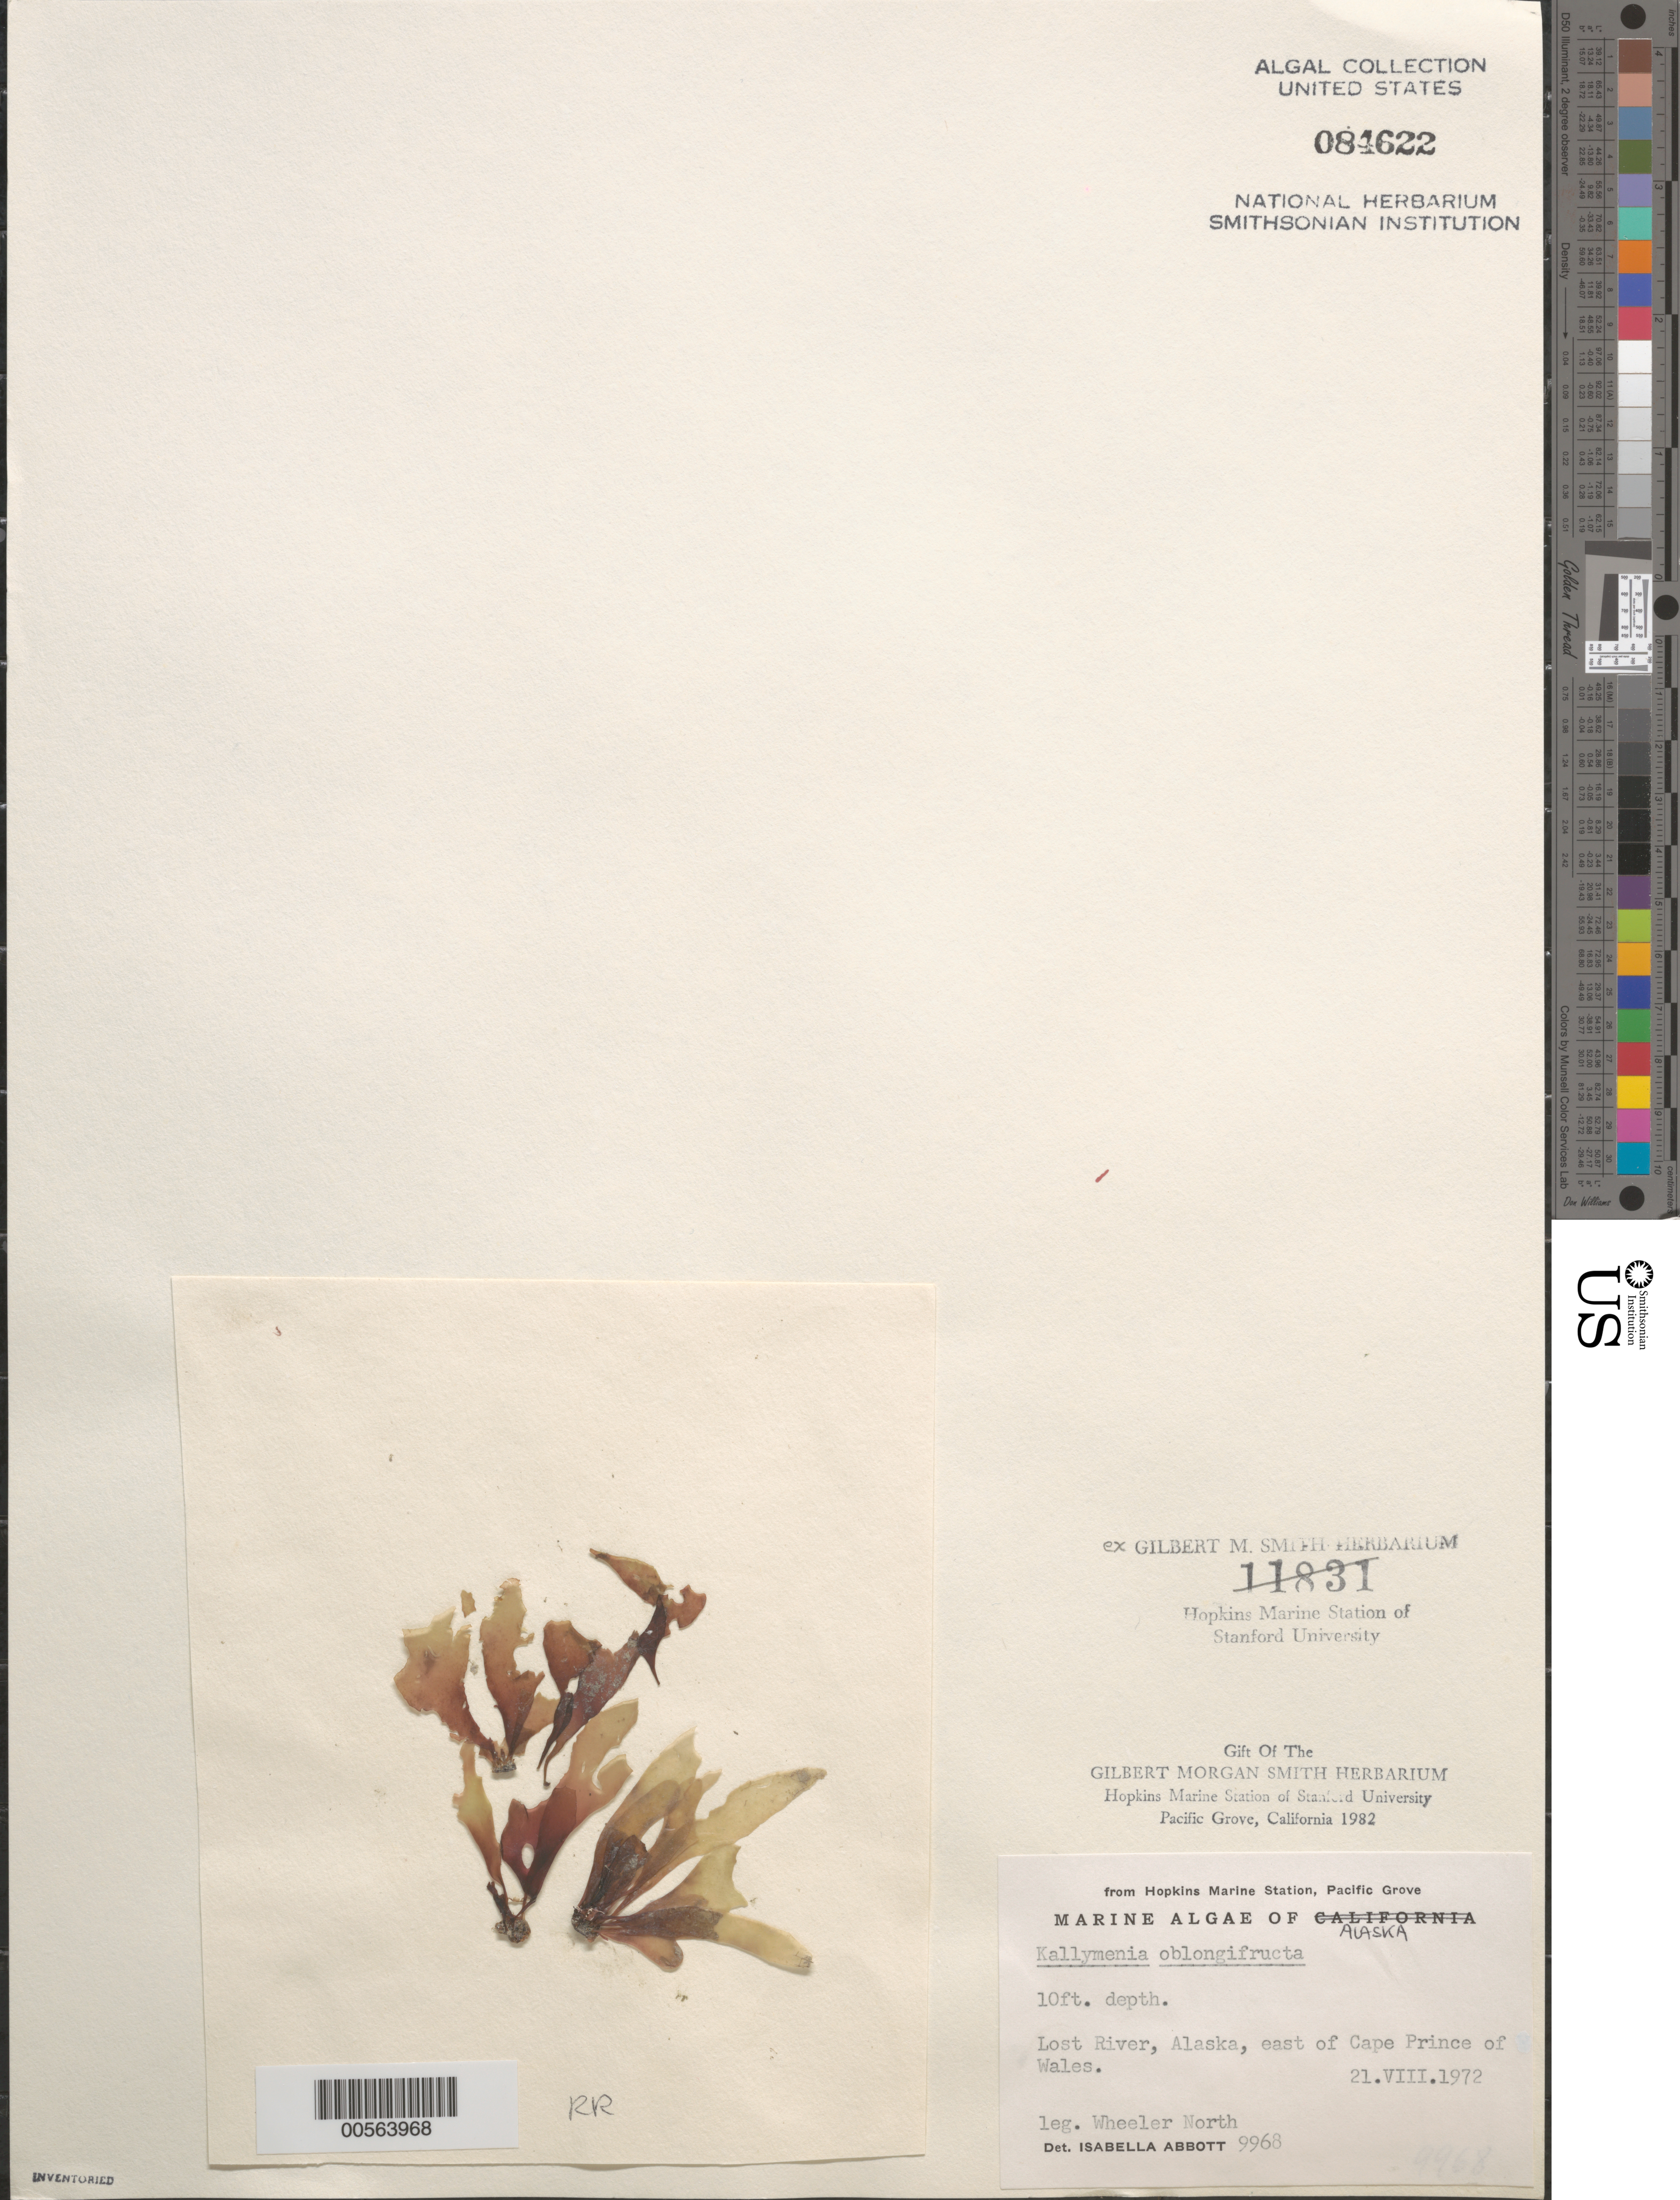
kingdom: Plantae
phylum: Rhodophyta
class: Florideophyceae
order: Gigartinales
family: Kallymeniaceae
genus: Erythrophyllum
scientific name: Erythrophyllum oblongifructum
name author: (Setchell) G.W. Saunders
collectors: W. North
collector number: IAA 9968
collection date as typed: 21 Aug 1972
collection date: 1972-08-21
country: United States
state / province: Alaska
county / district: Nome Division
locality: Lost River, east of Cape Prince of Wales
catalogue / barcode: US 84622